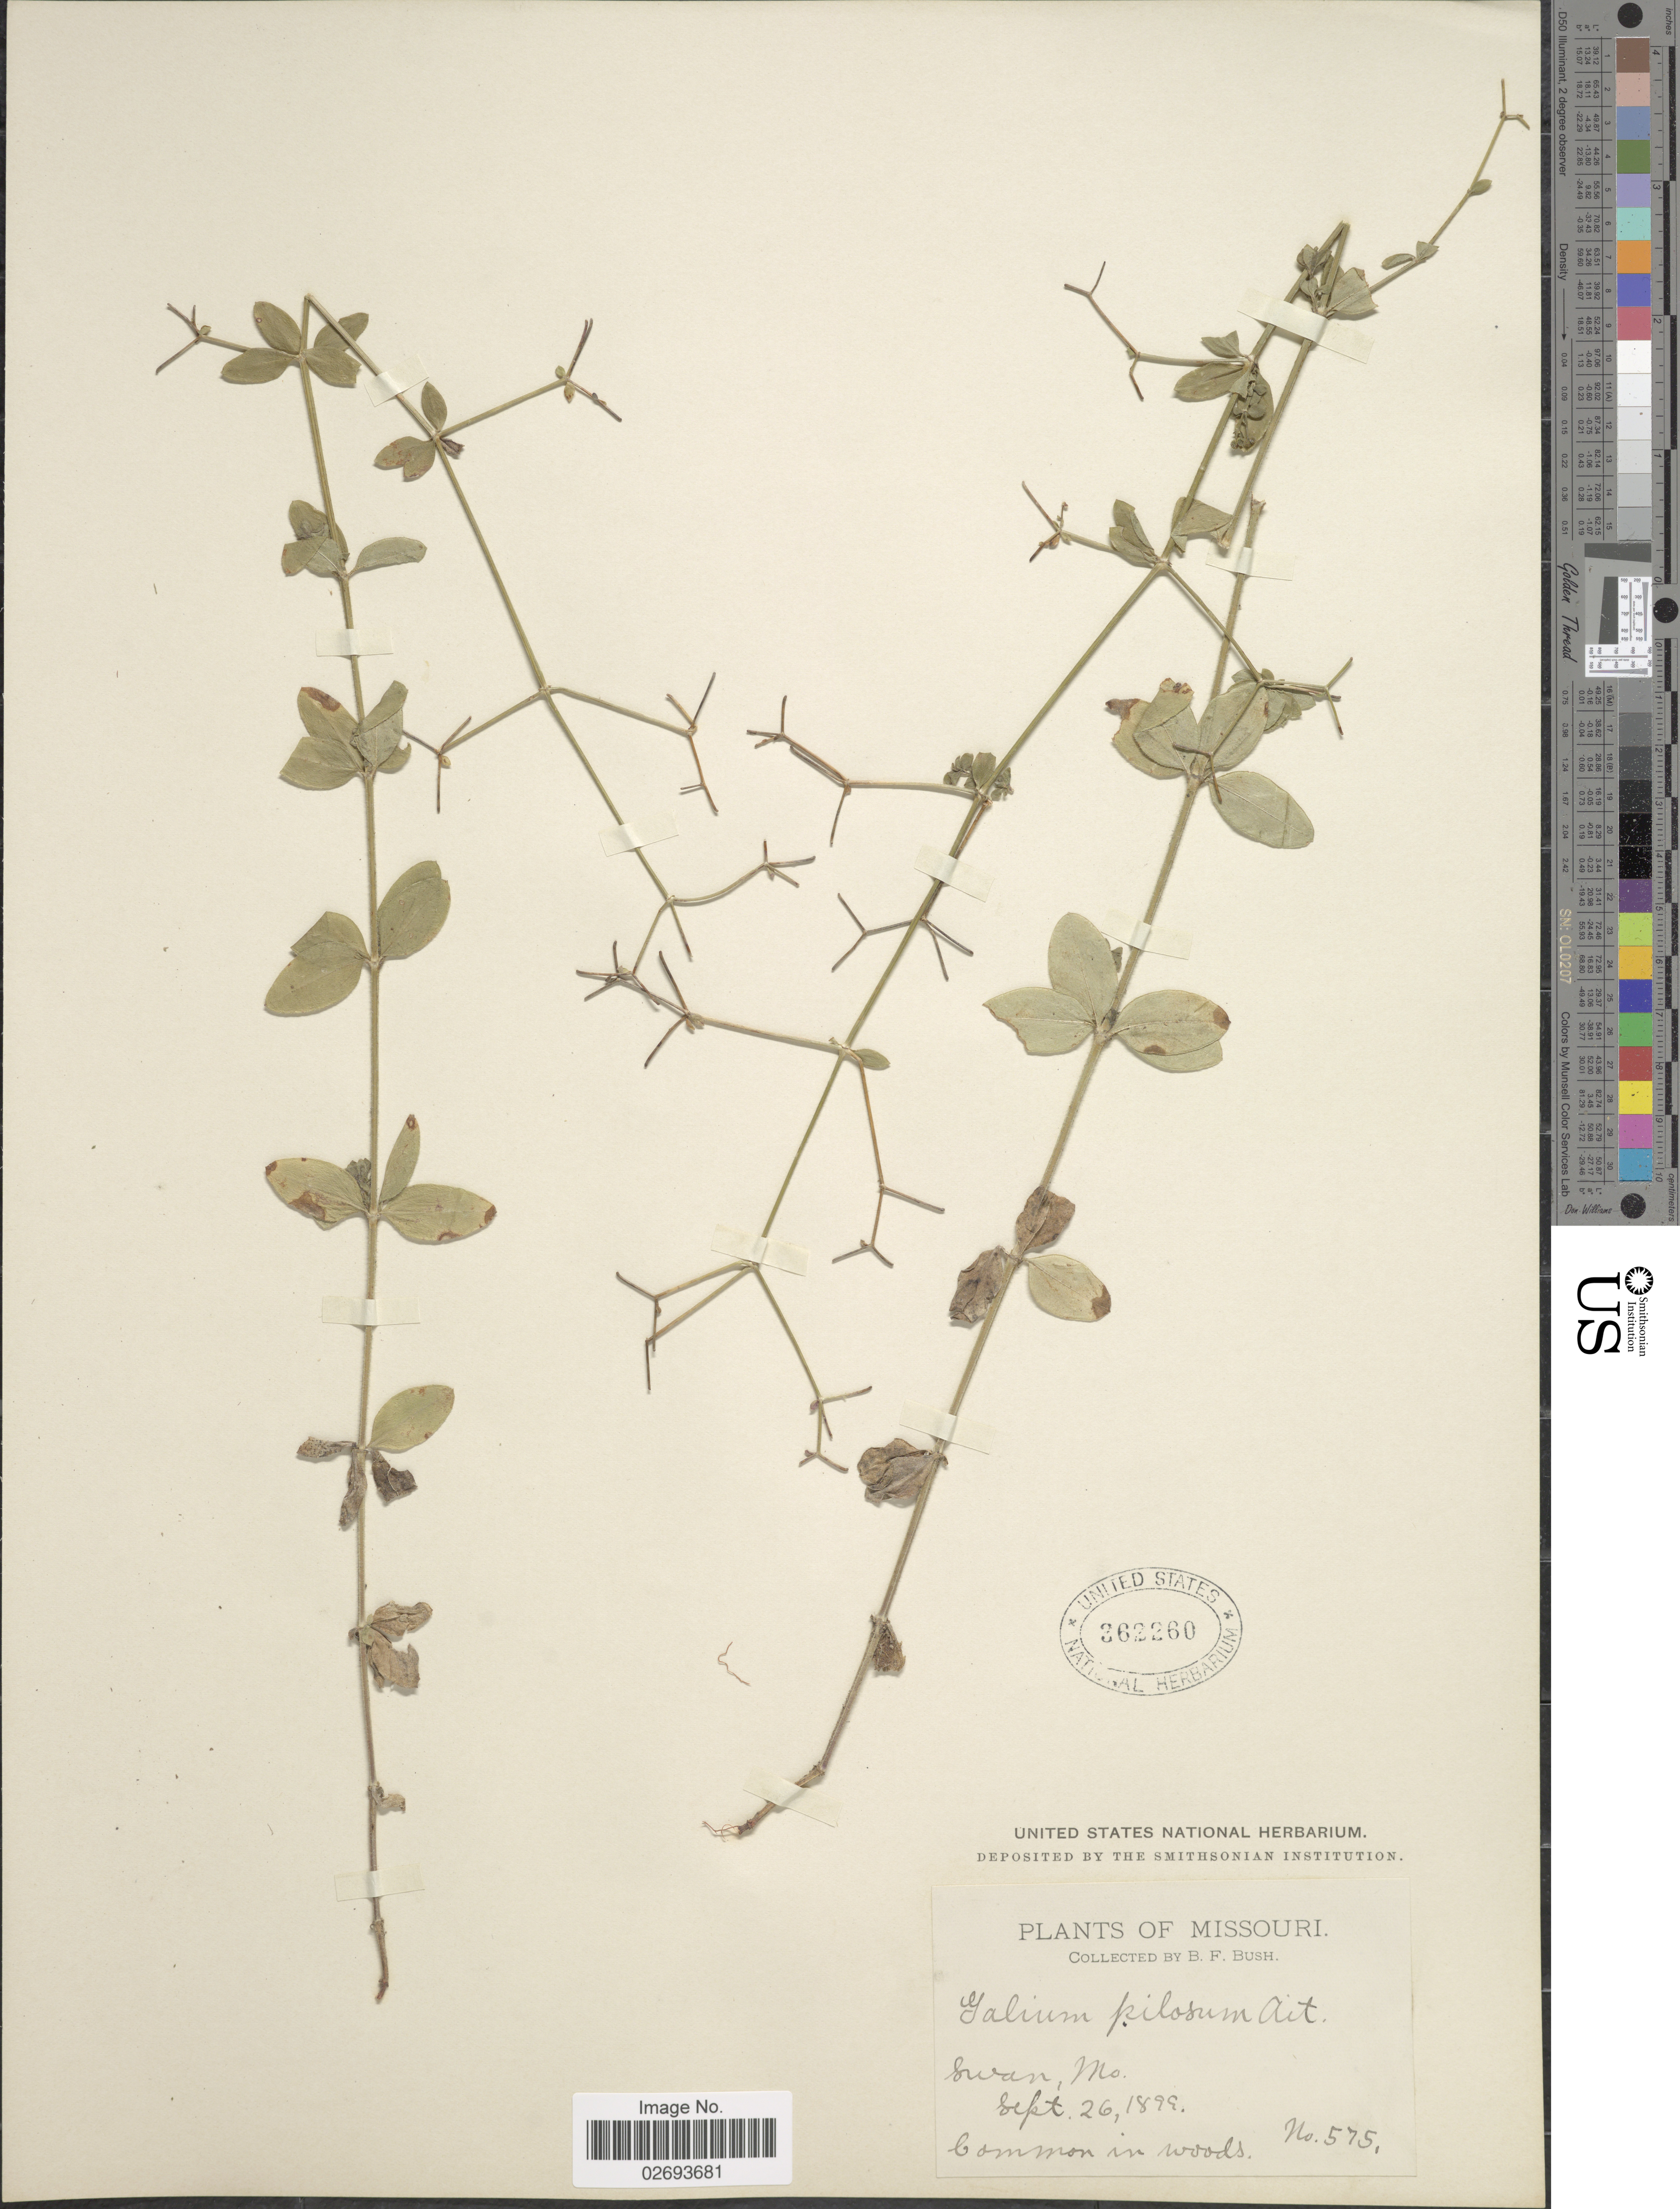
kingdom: Plantae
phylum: Tracheophyta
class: Magnoliopsida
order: Gentianales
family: Rubiaceae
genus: Galium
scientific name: Galium pilosum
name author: Aiton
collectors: B. F. Bush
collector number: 575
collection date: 1899-09-26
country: United States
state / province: Missouri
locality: Swan, Mo.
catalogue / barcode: US 362260